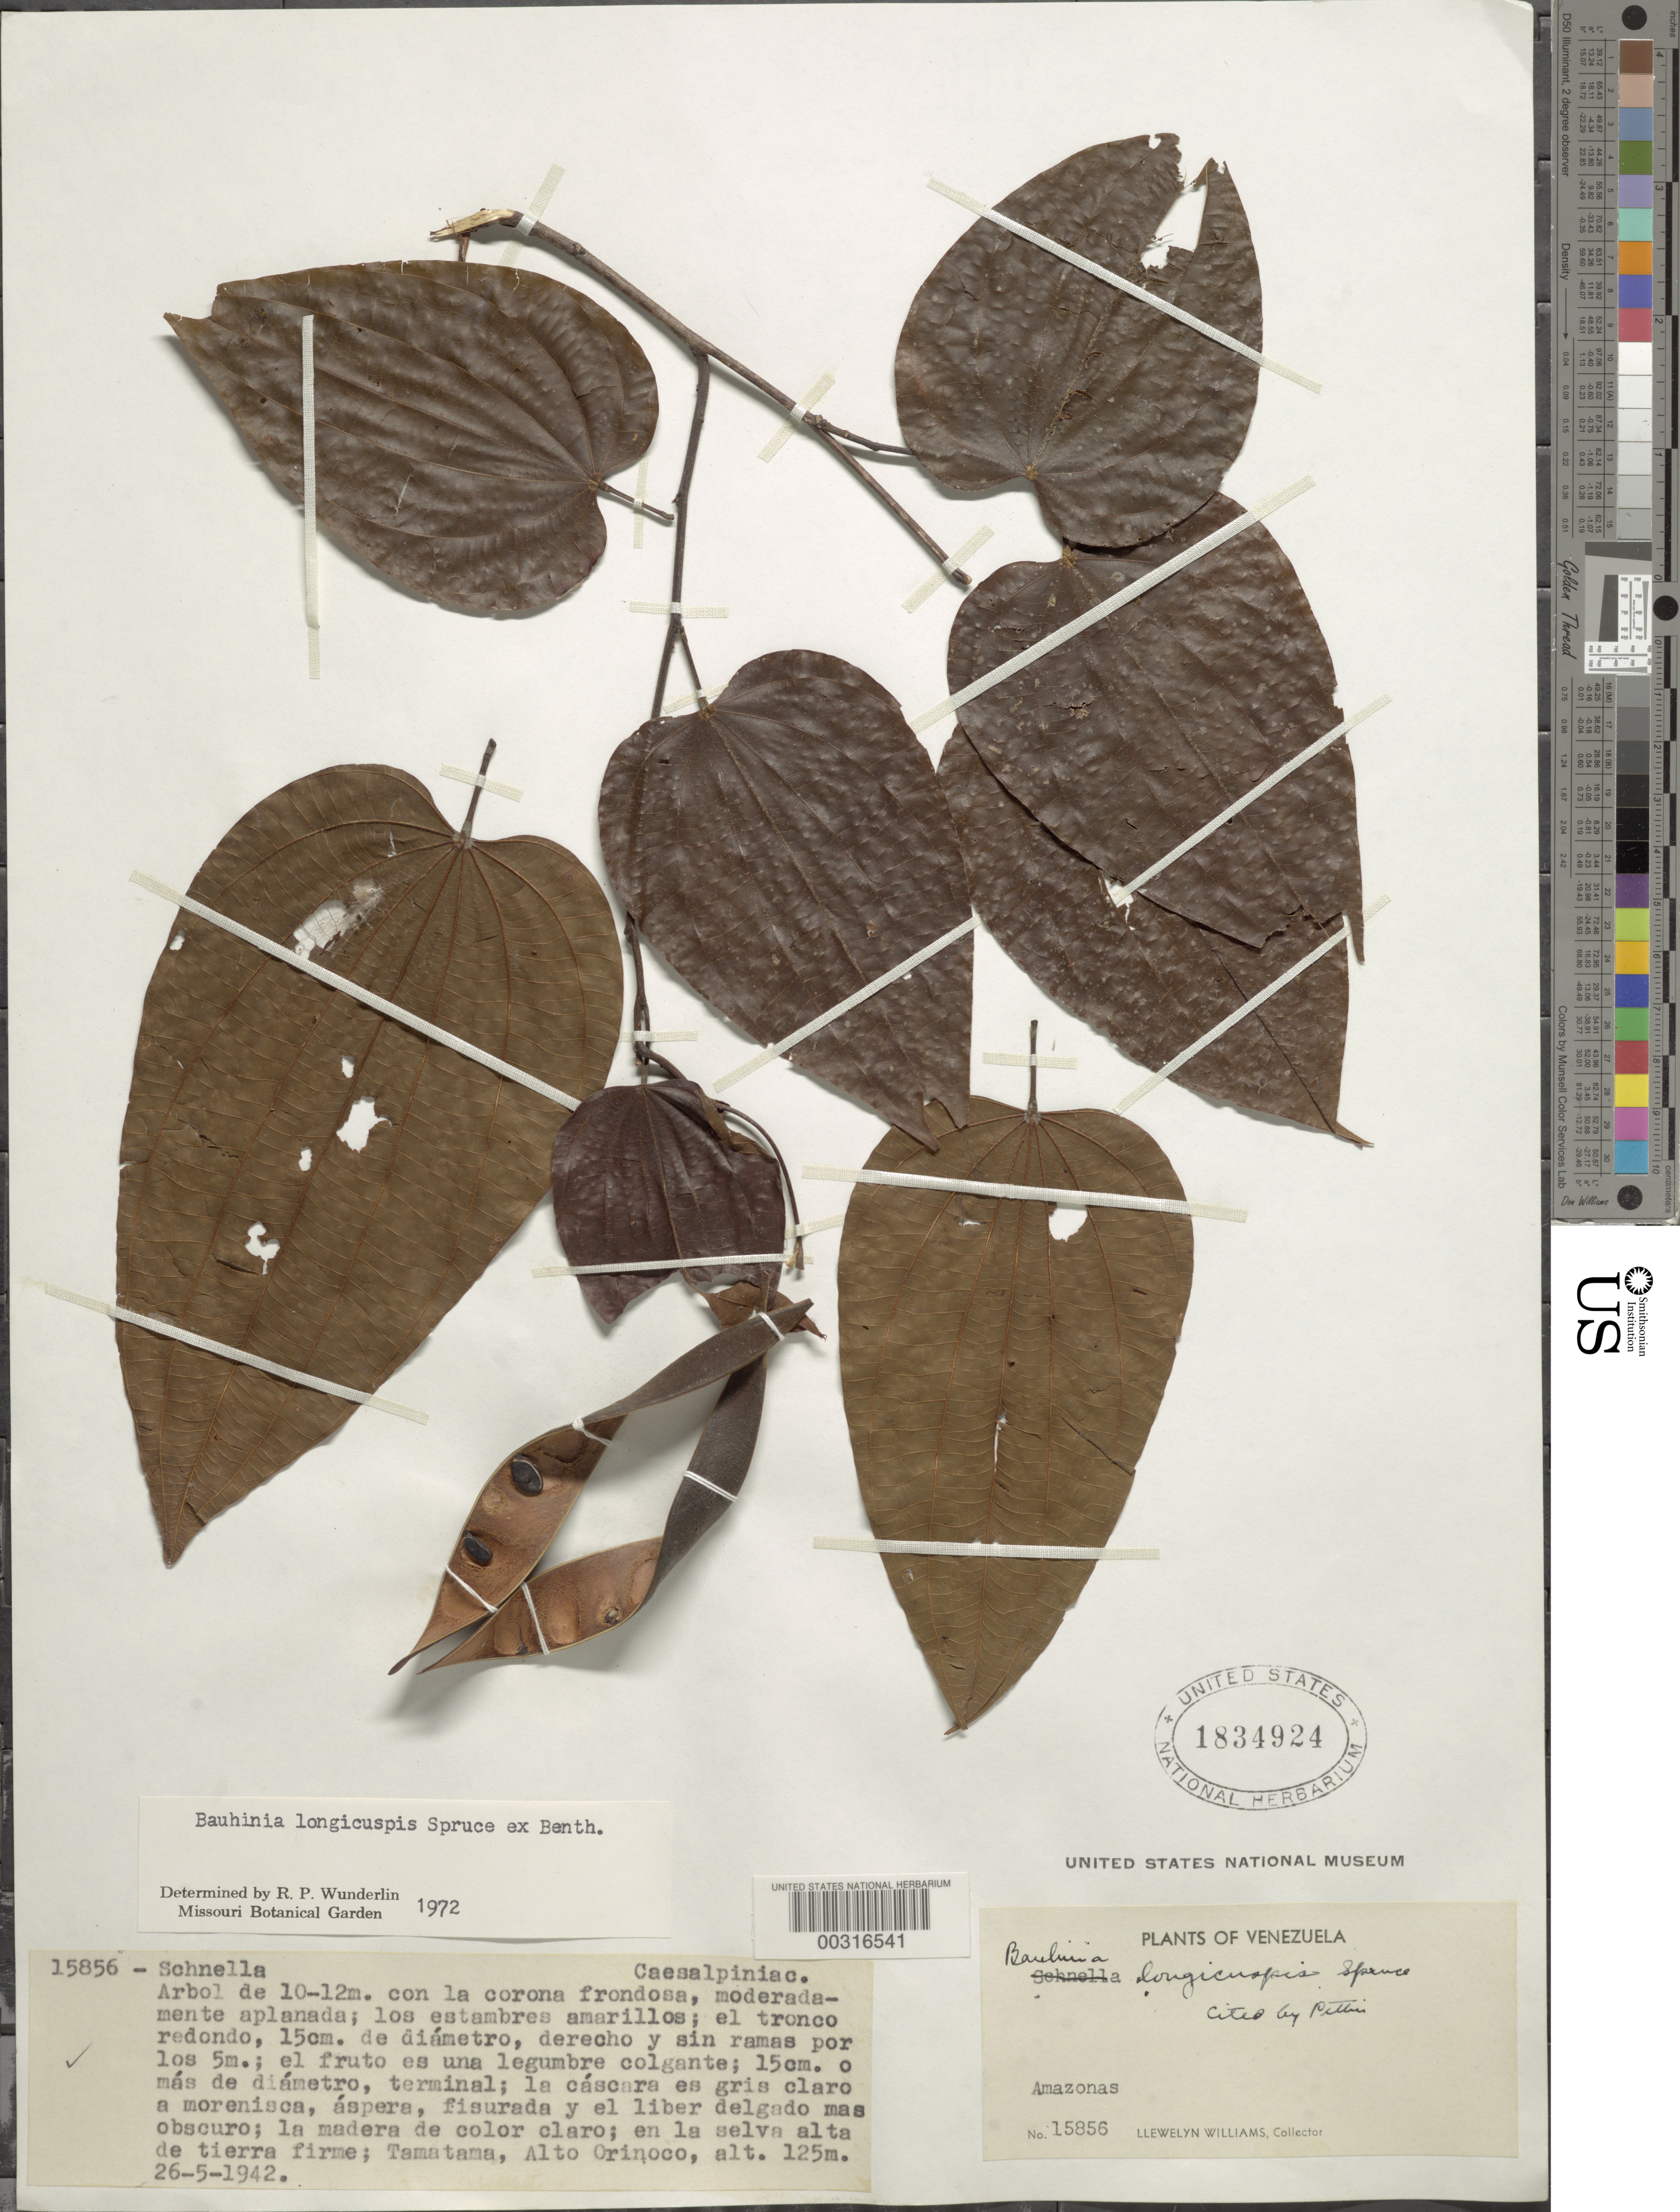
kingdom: Plantae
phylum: Tracheophyta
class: Magnoliopsida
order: Fabales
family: Fabaceae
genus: Bauhinia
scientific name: Bauhinia longicuspis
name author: Spruce ex Benth.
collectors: Ll. Williams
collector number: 15856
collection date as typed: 26 May 1942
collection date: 1942-05-26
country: Venezuela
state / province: Amazonas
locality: Tamatama, alto orinoco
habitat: Tall forest on terra firme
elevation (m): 125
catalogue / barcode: US 1834924